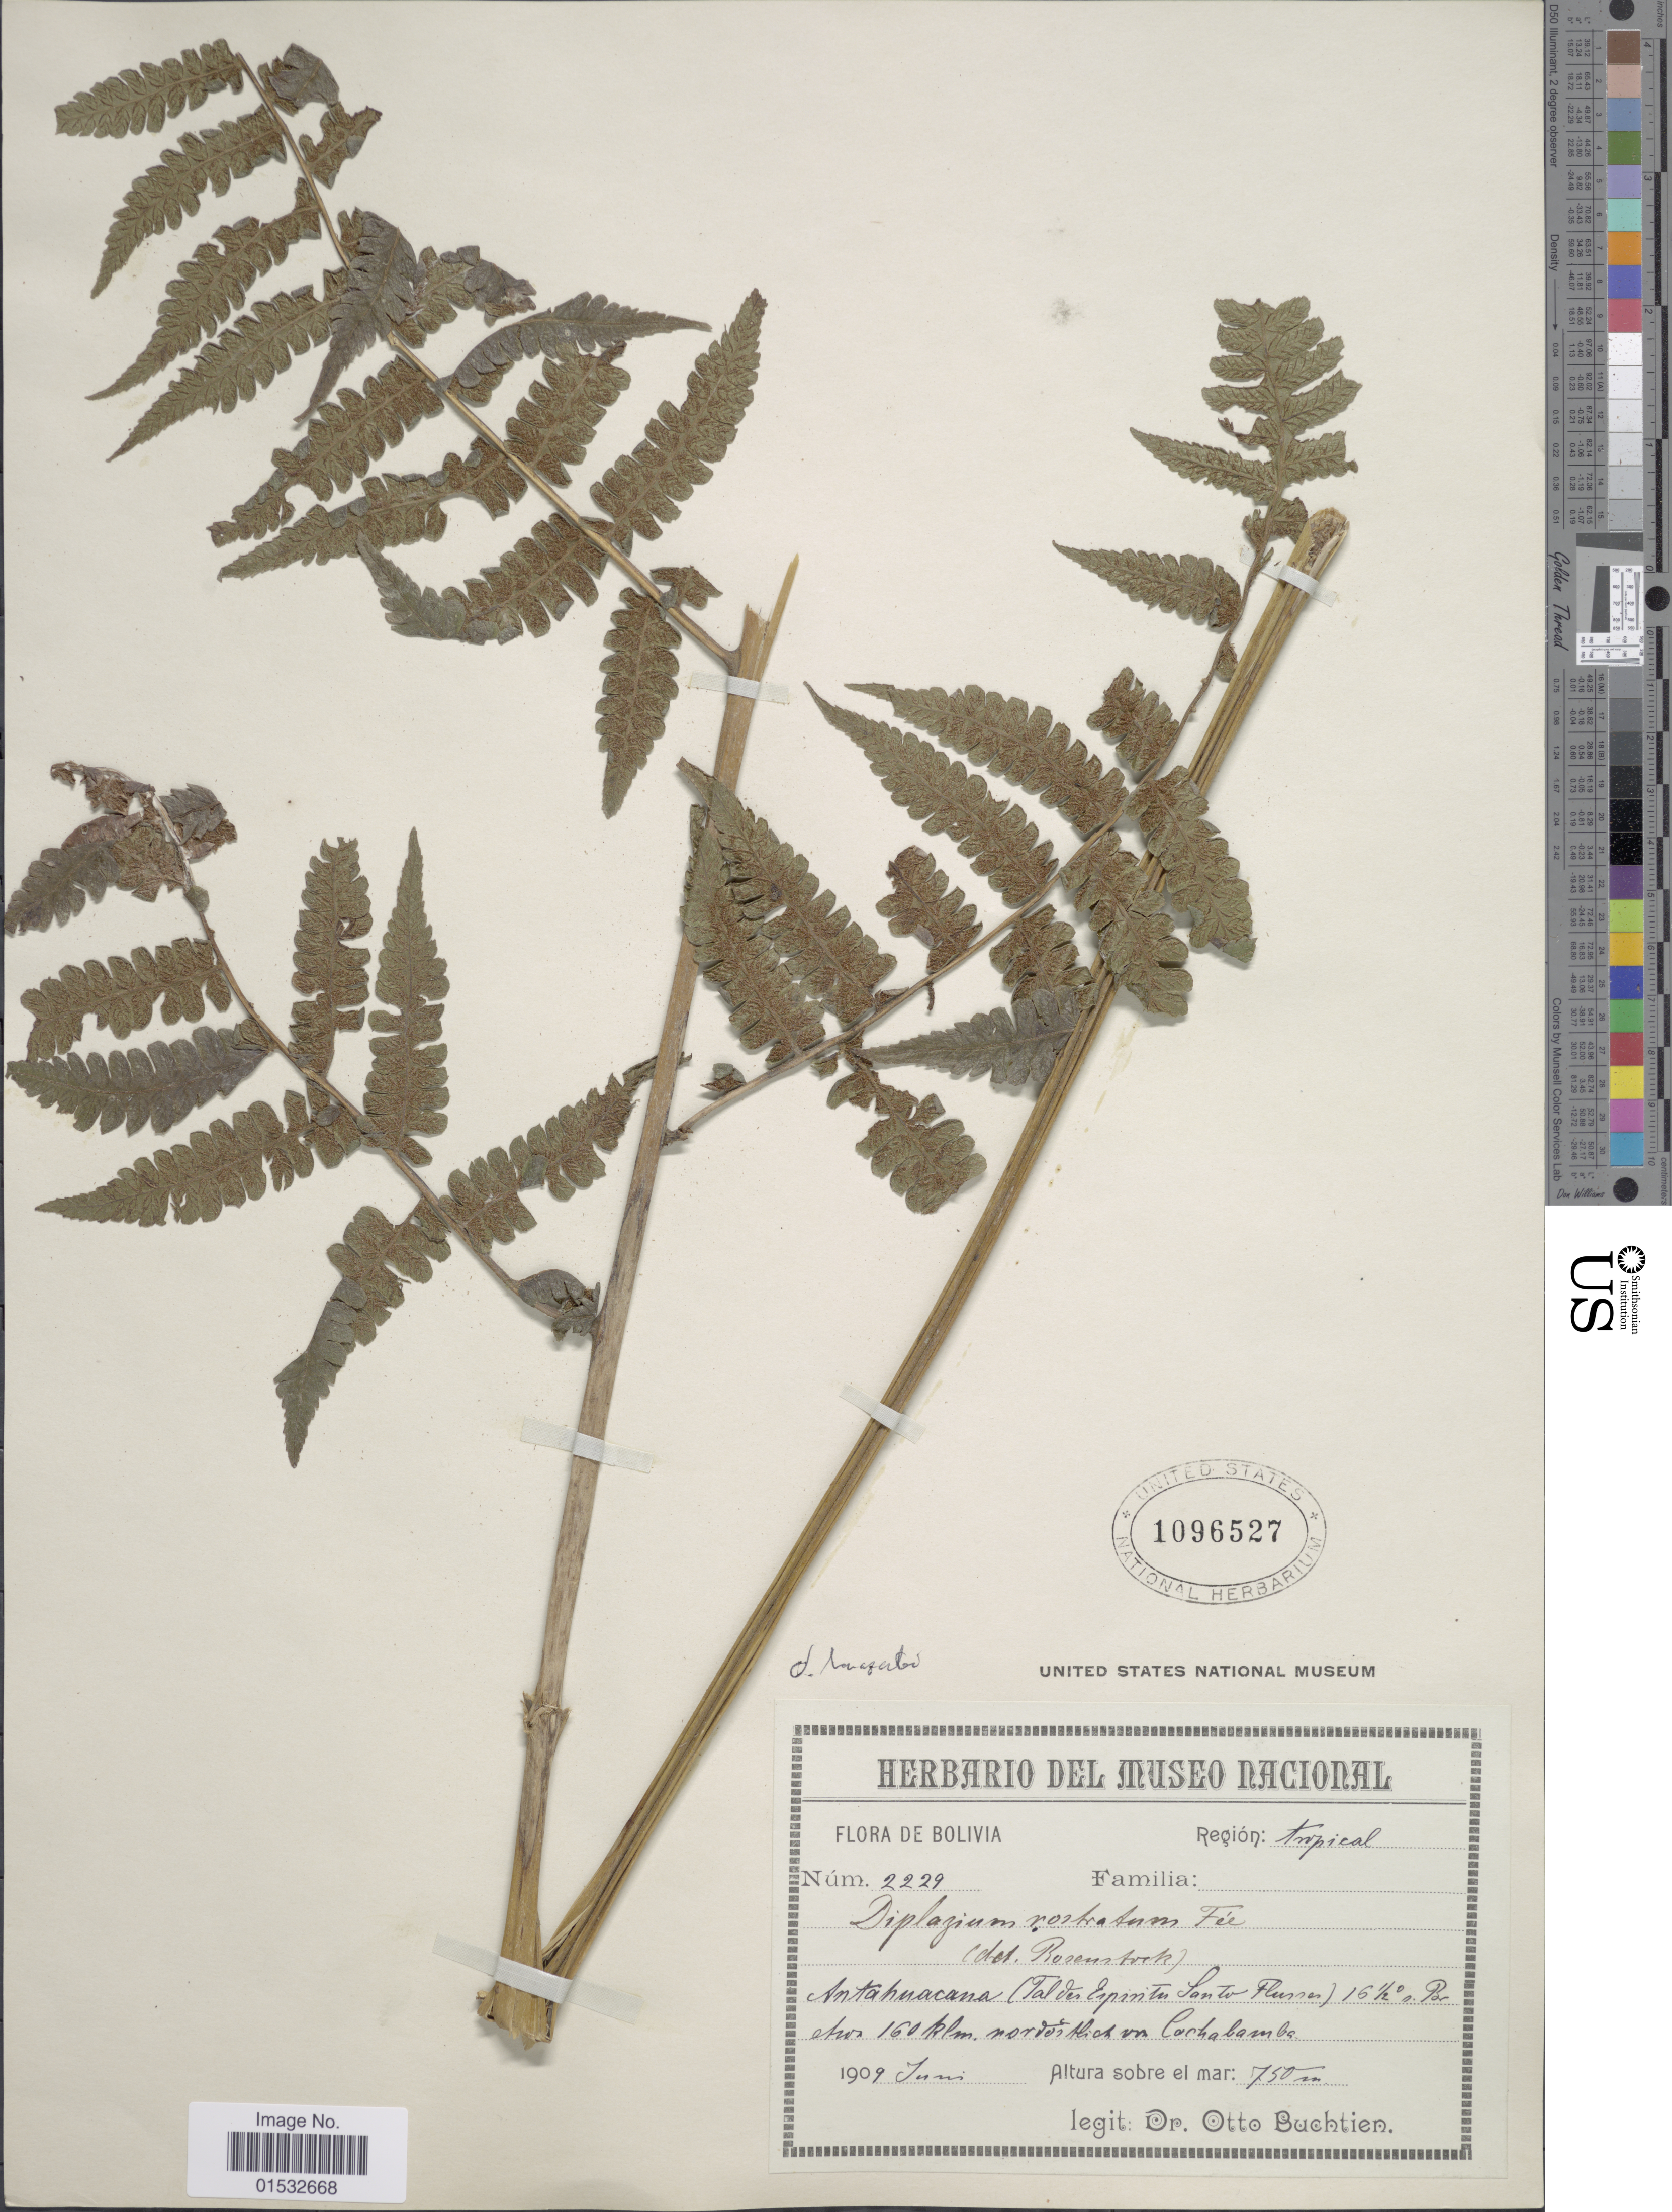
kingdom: Plantae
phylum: Tracheophyta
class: Polypodiopsida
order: Polypodiales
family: Athyriaceae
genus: Diplazium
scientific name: Diplazium bonapartii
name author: Rosenst.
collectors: O. Buchtien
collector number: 2229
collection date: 1909-06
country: Bolivia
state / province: Cochabamba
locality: Antahuacana (Valley of Espiritu Santo River) 160 km N from Cochabamba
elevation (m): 750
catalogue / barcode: US 1096527